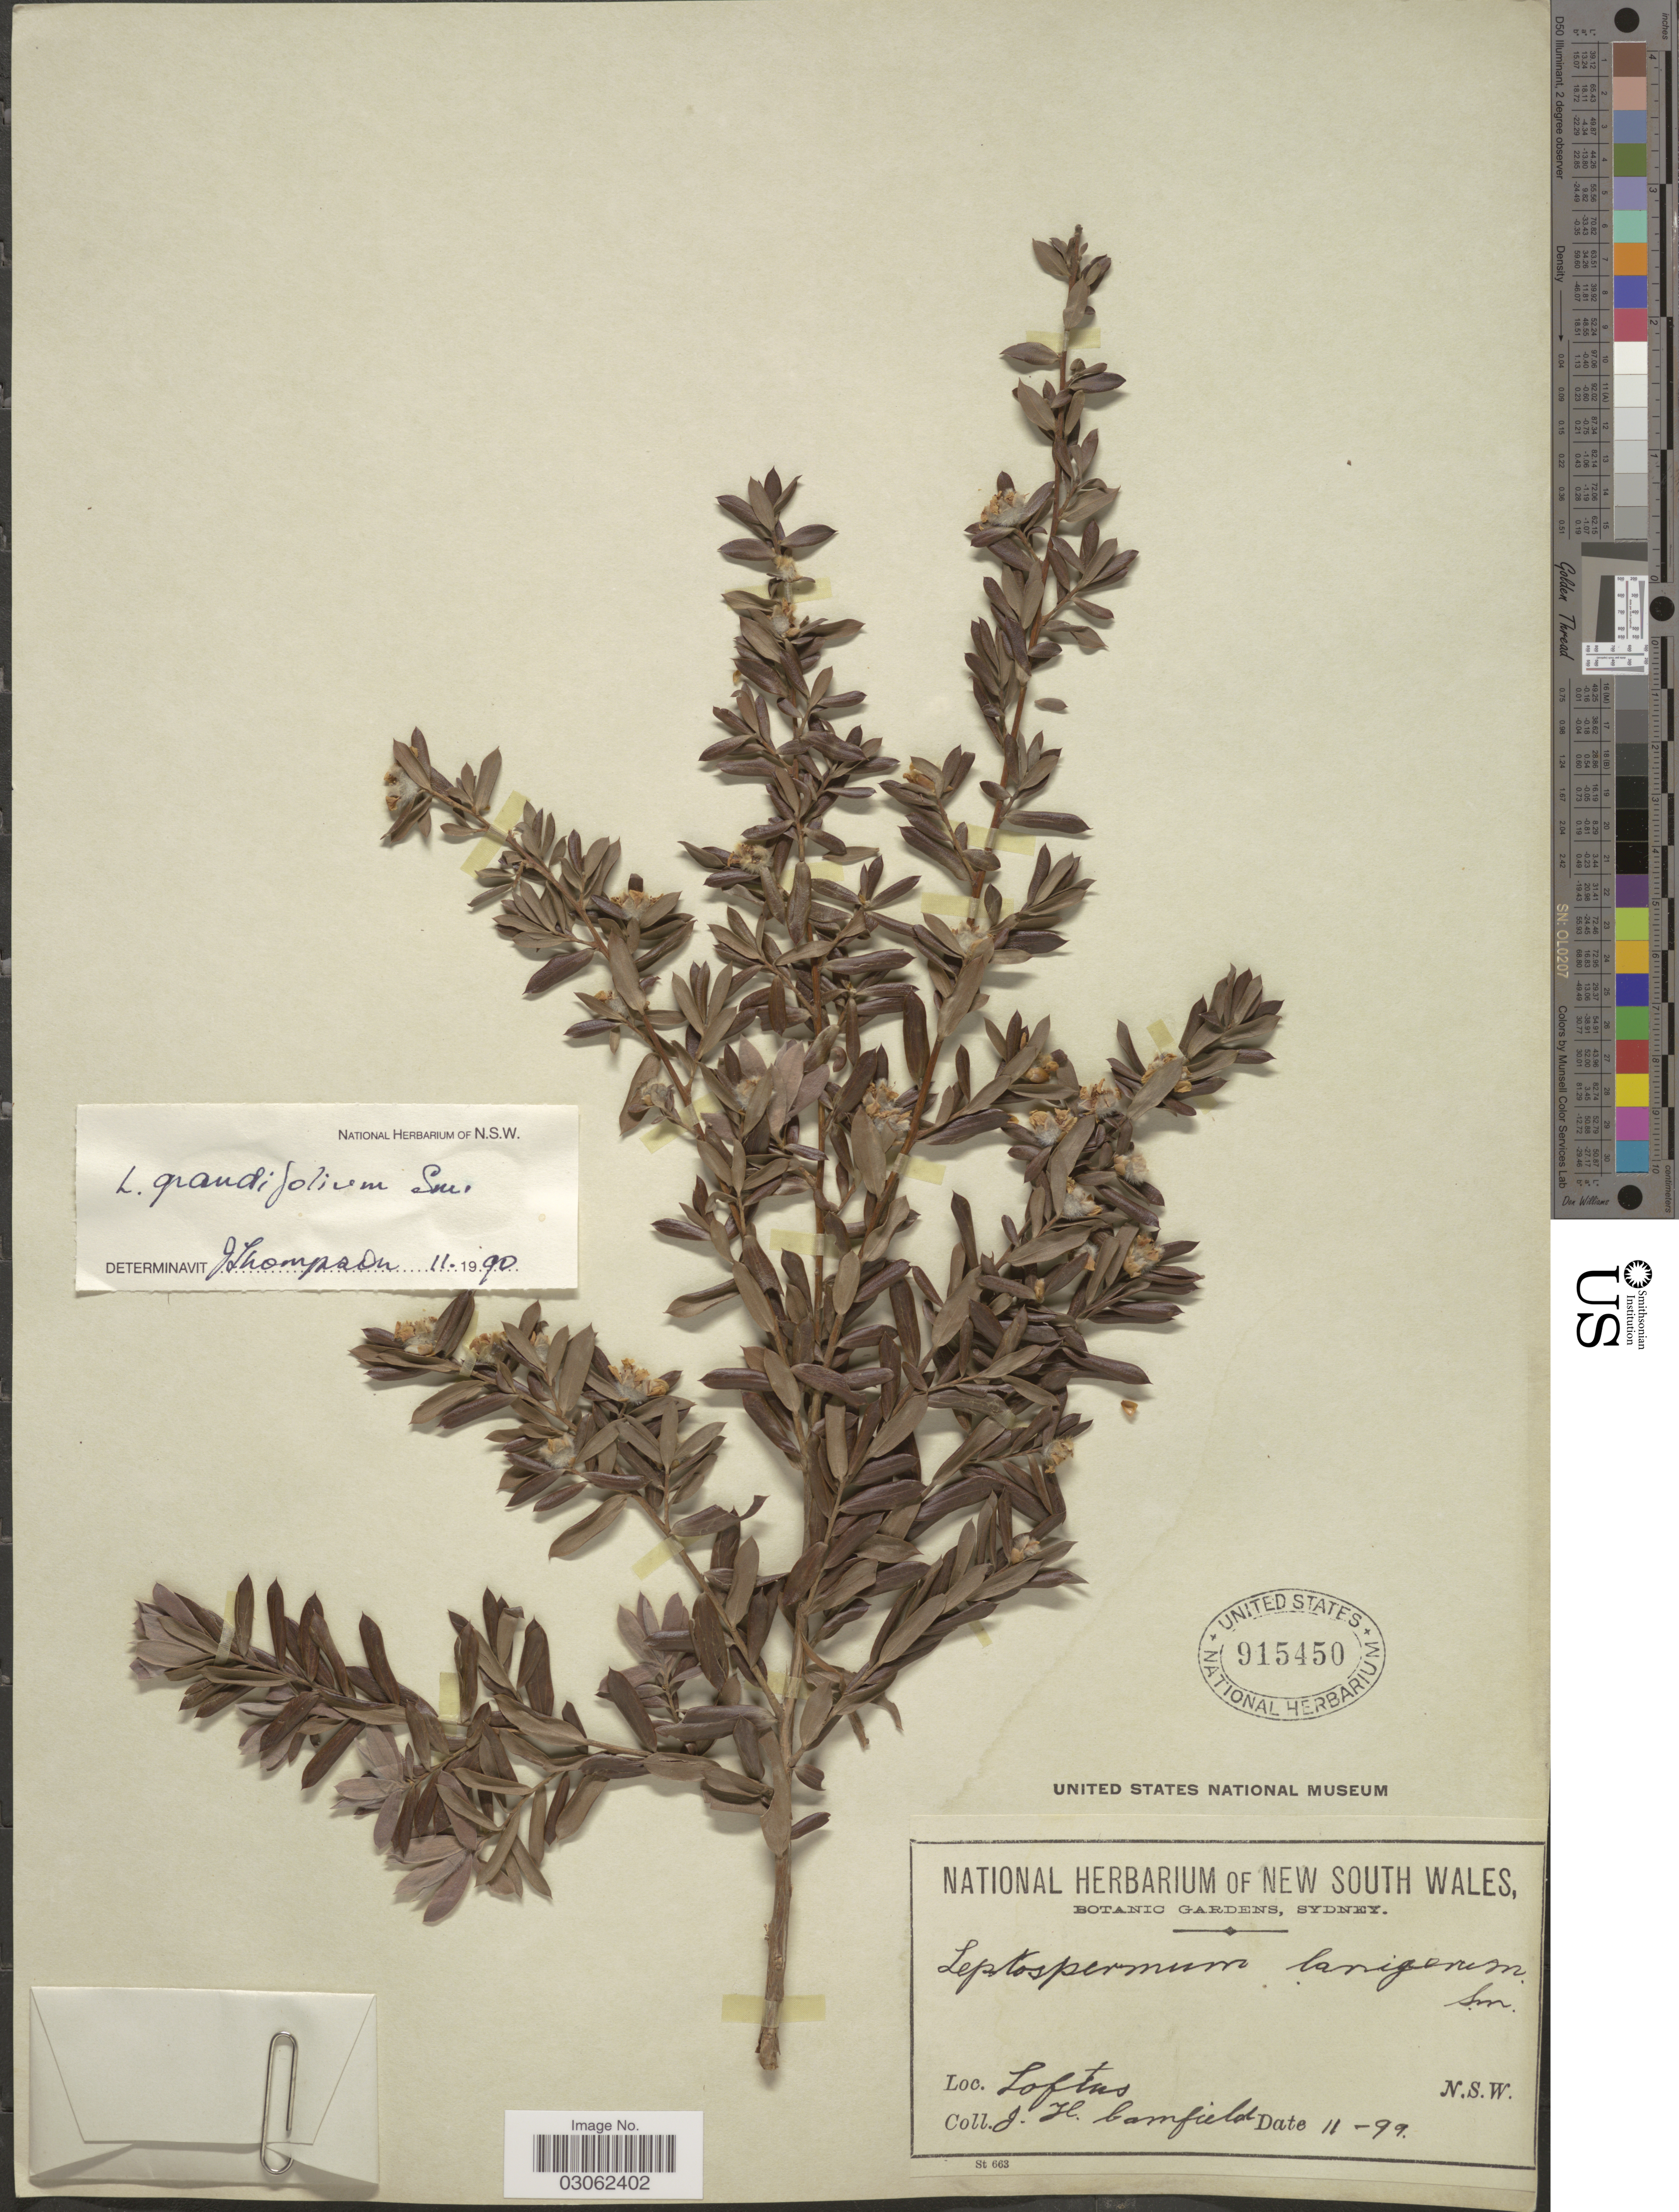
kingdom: Plantae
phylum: Tracheophyta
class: Magnoliopsida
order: Myrtales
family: Myrtaceae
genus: Leptospermum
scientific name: Leptospermum grandifolium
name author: Sm.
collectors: J. Camfield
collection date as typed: Transcribed d/m/y: /11/99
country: Australia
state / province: New South Wales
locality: Loftus N.S.W.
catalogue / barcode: US 915450